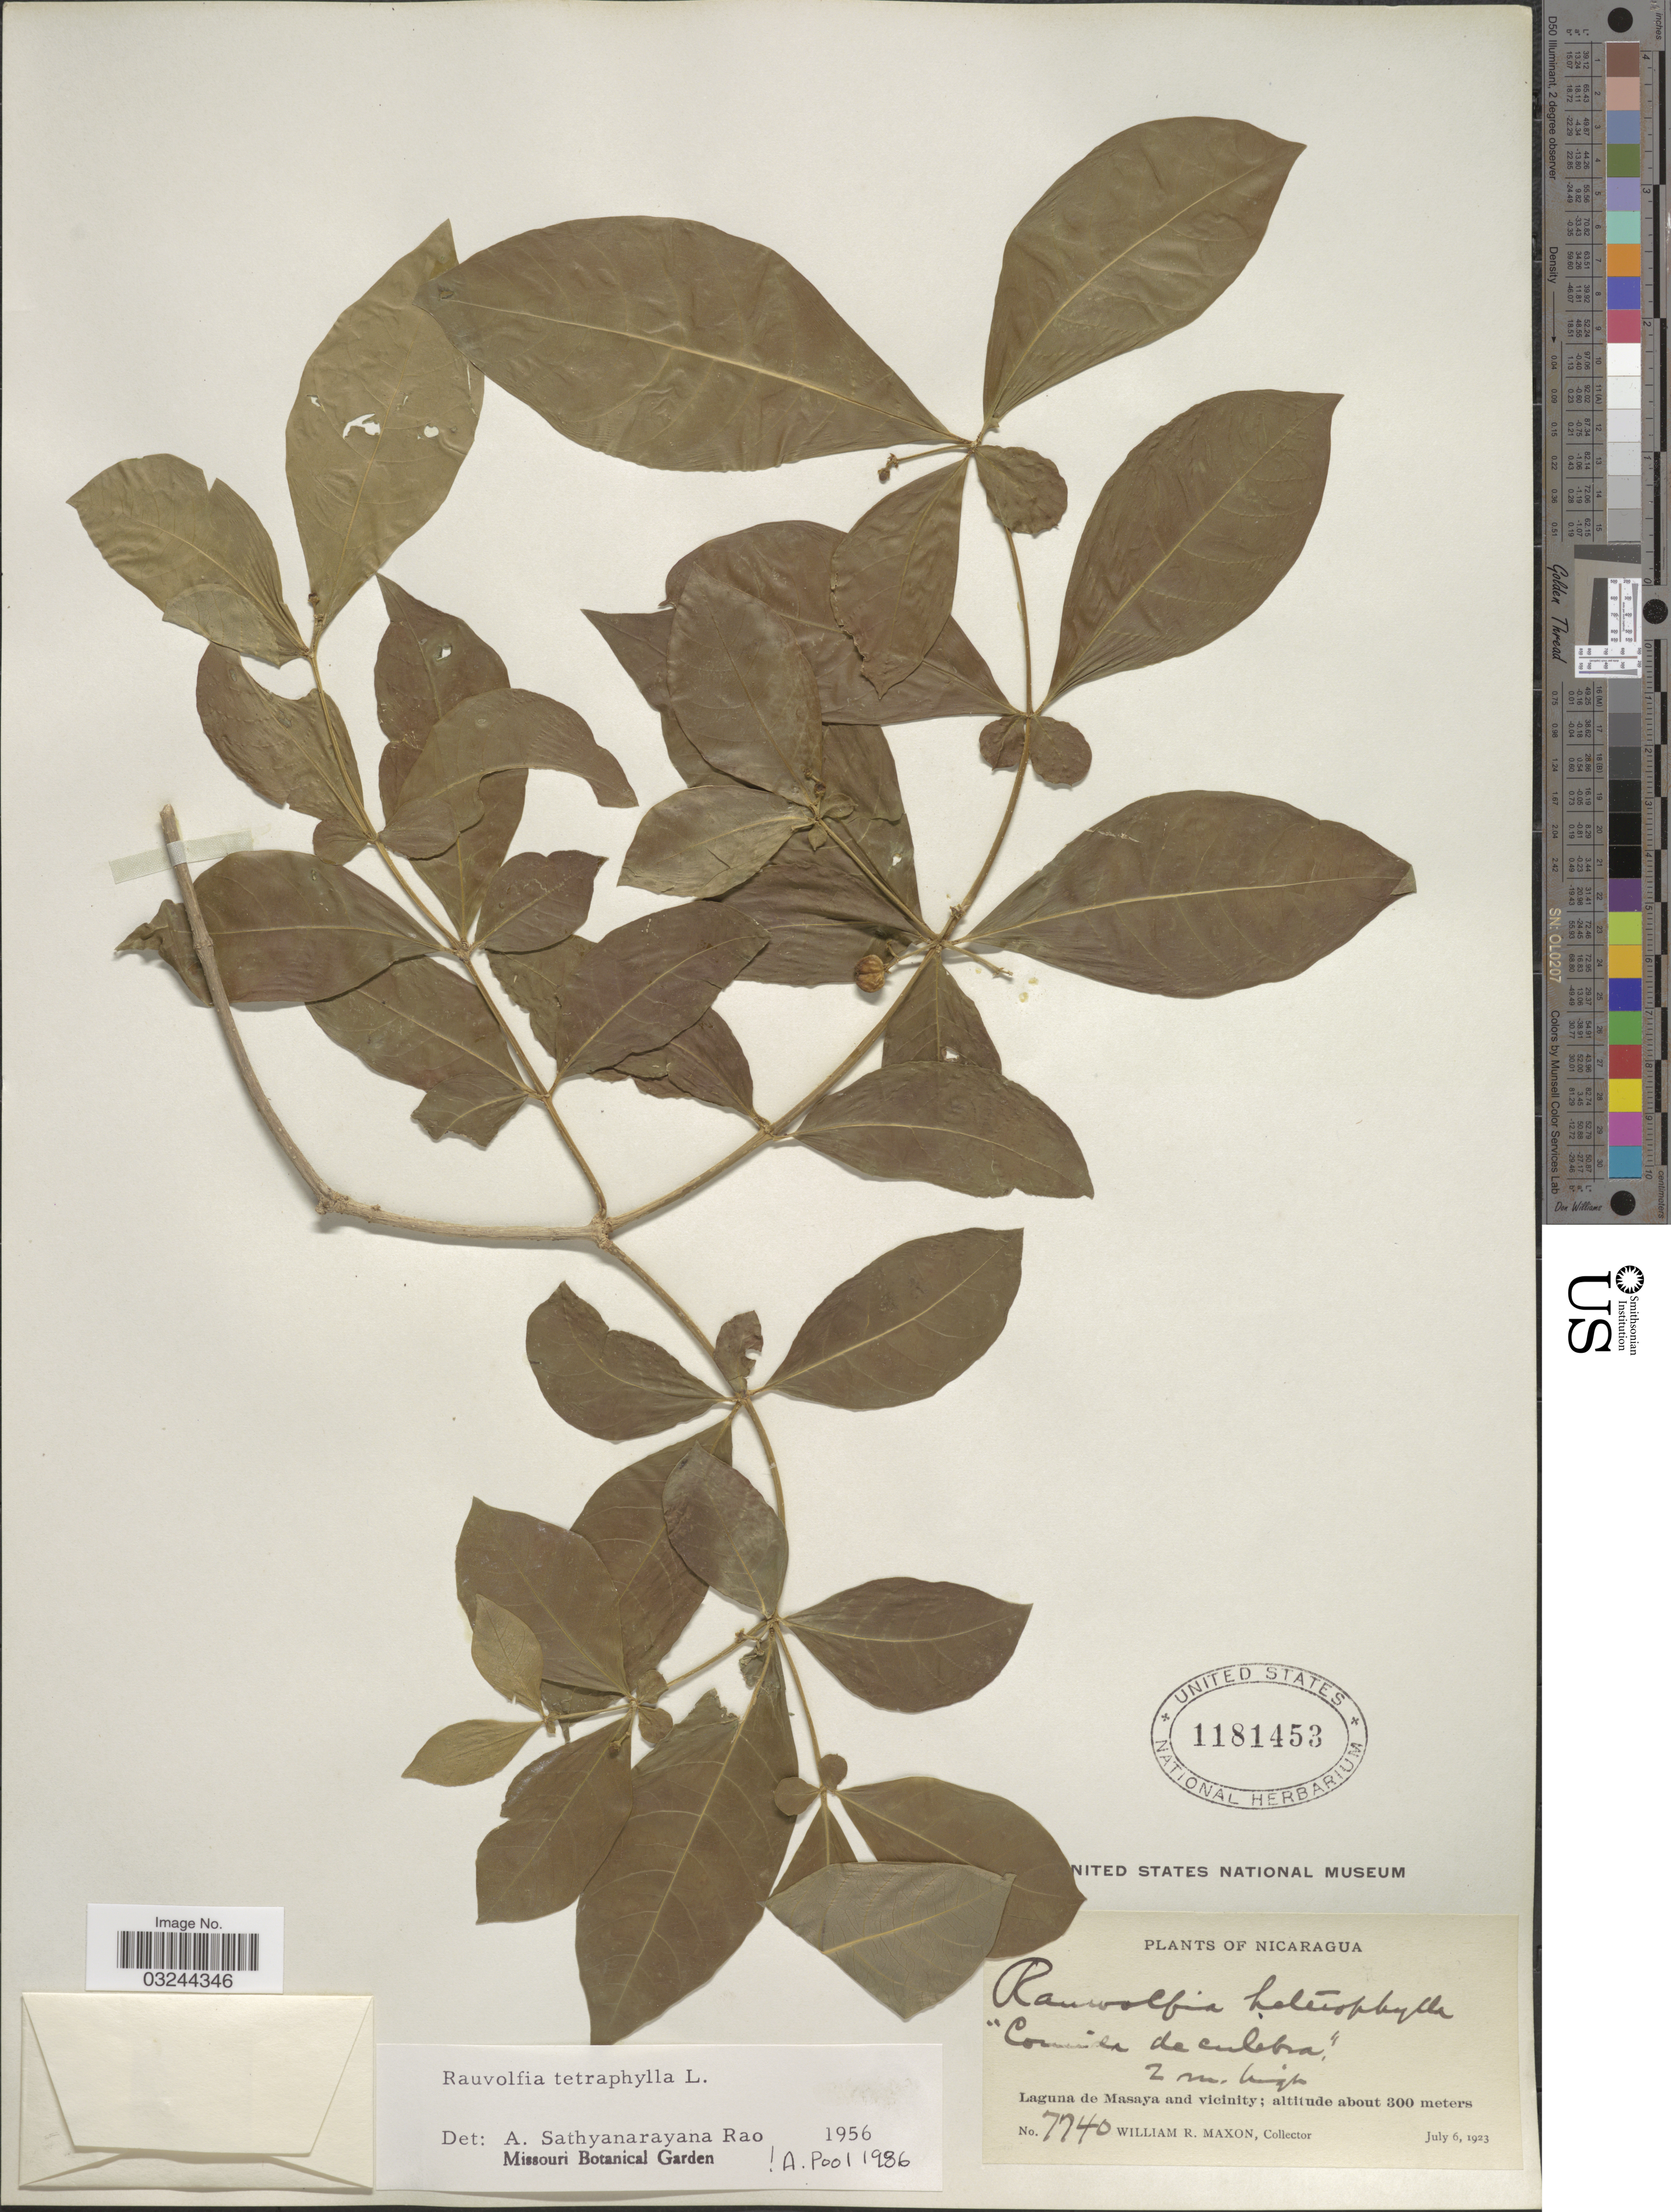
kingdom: Plantae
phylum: Tracheophyta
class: Magnoliopsida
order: Gentianales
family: Apocynaceae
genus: Rauvolfia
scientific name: Rauvolfia tetraphylla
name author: L.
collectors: W. R. Maxon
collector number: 7740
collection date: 1923-07-06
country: Nicaragua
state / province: Masaya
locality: Laguna de Masaya and vicinity.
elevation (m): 300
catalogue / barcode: US 1181453